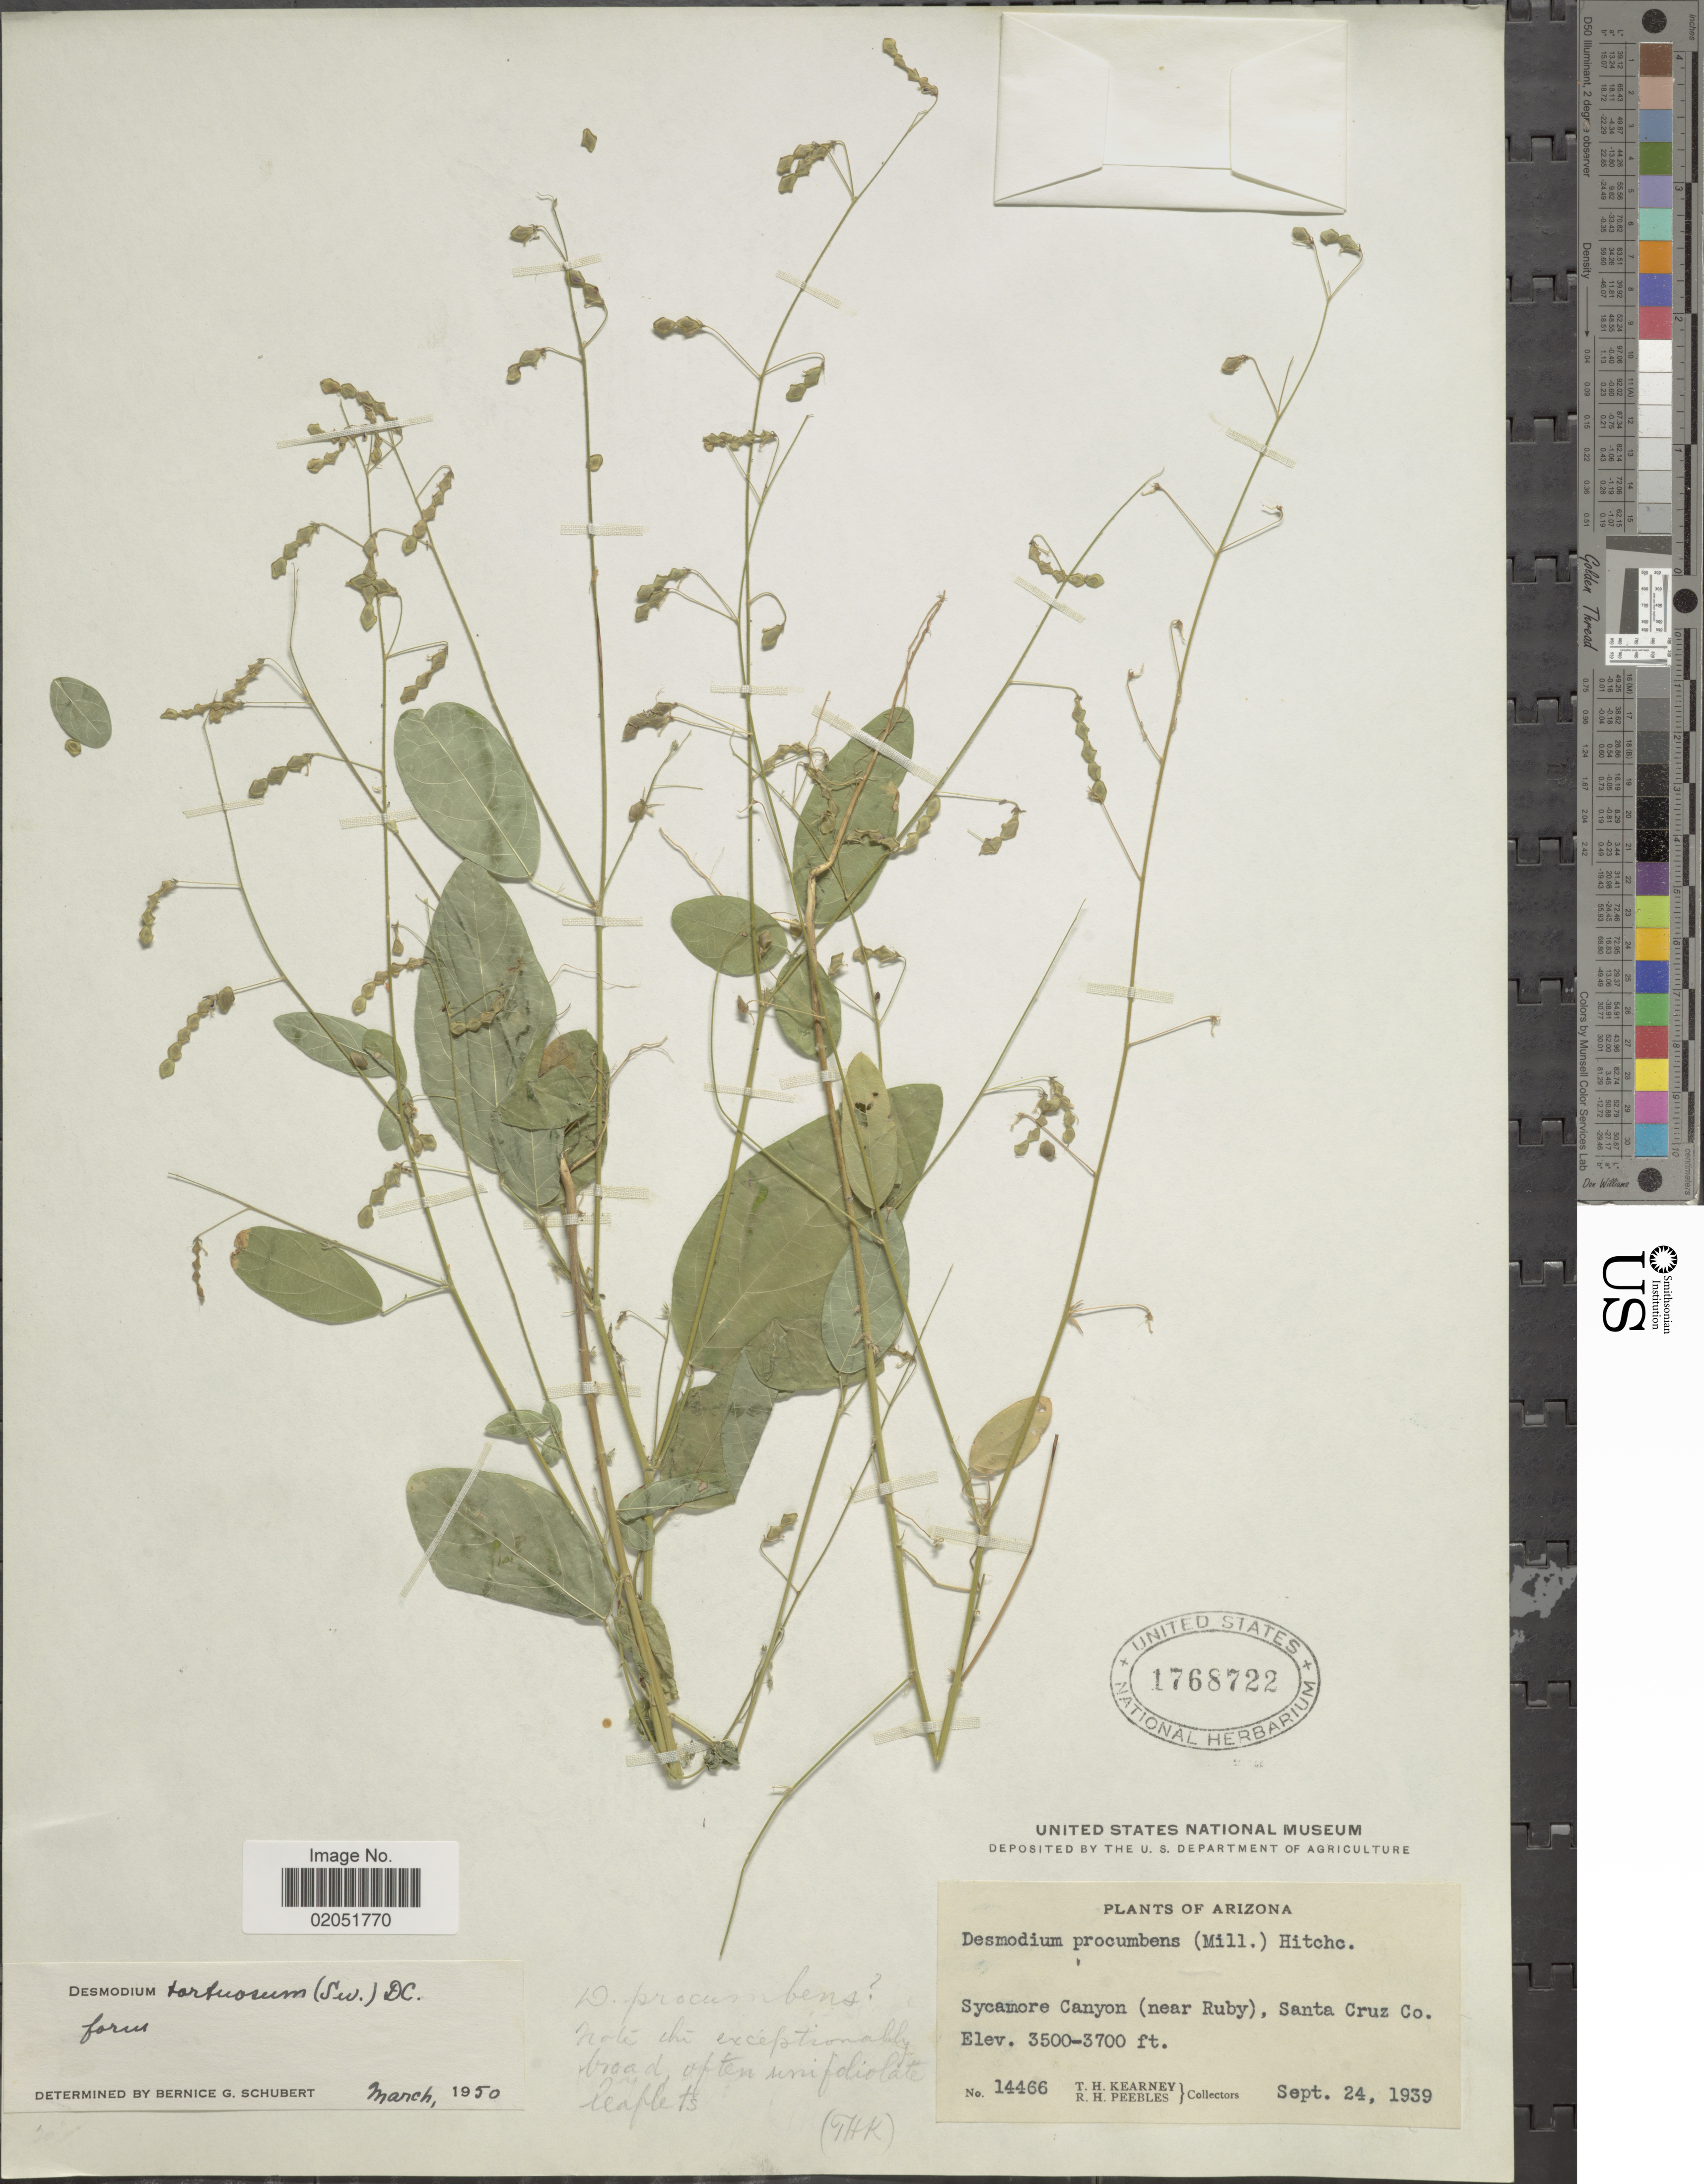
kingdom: Plantae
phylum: Tracheophyta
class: Magnoliopsida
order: Fabales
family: Fabaceae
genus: Desmodium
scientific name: Desmodium tortuosum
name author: (Sw.) DC.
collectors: T. H. Kearney & R. H. Peebles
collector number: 14466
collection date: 1939-09-24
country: United States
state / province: Arizona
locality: Arizona, Sycamore canyon (near Ruby), Santa Cruz Co.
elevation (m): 1067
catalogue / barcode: US 1768722